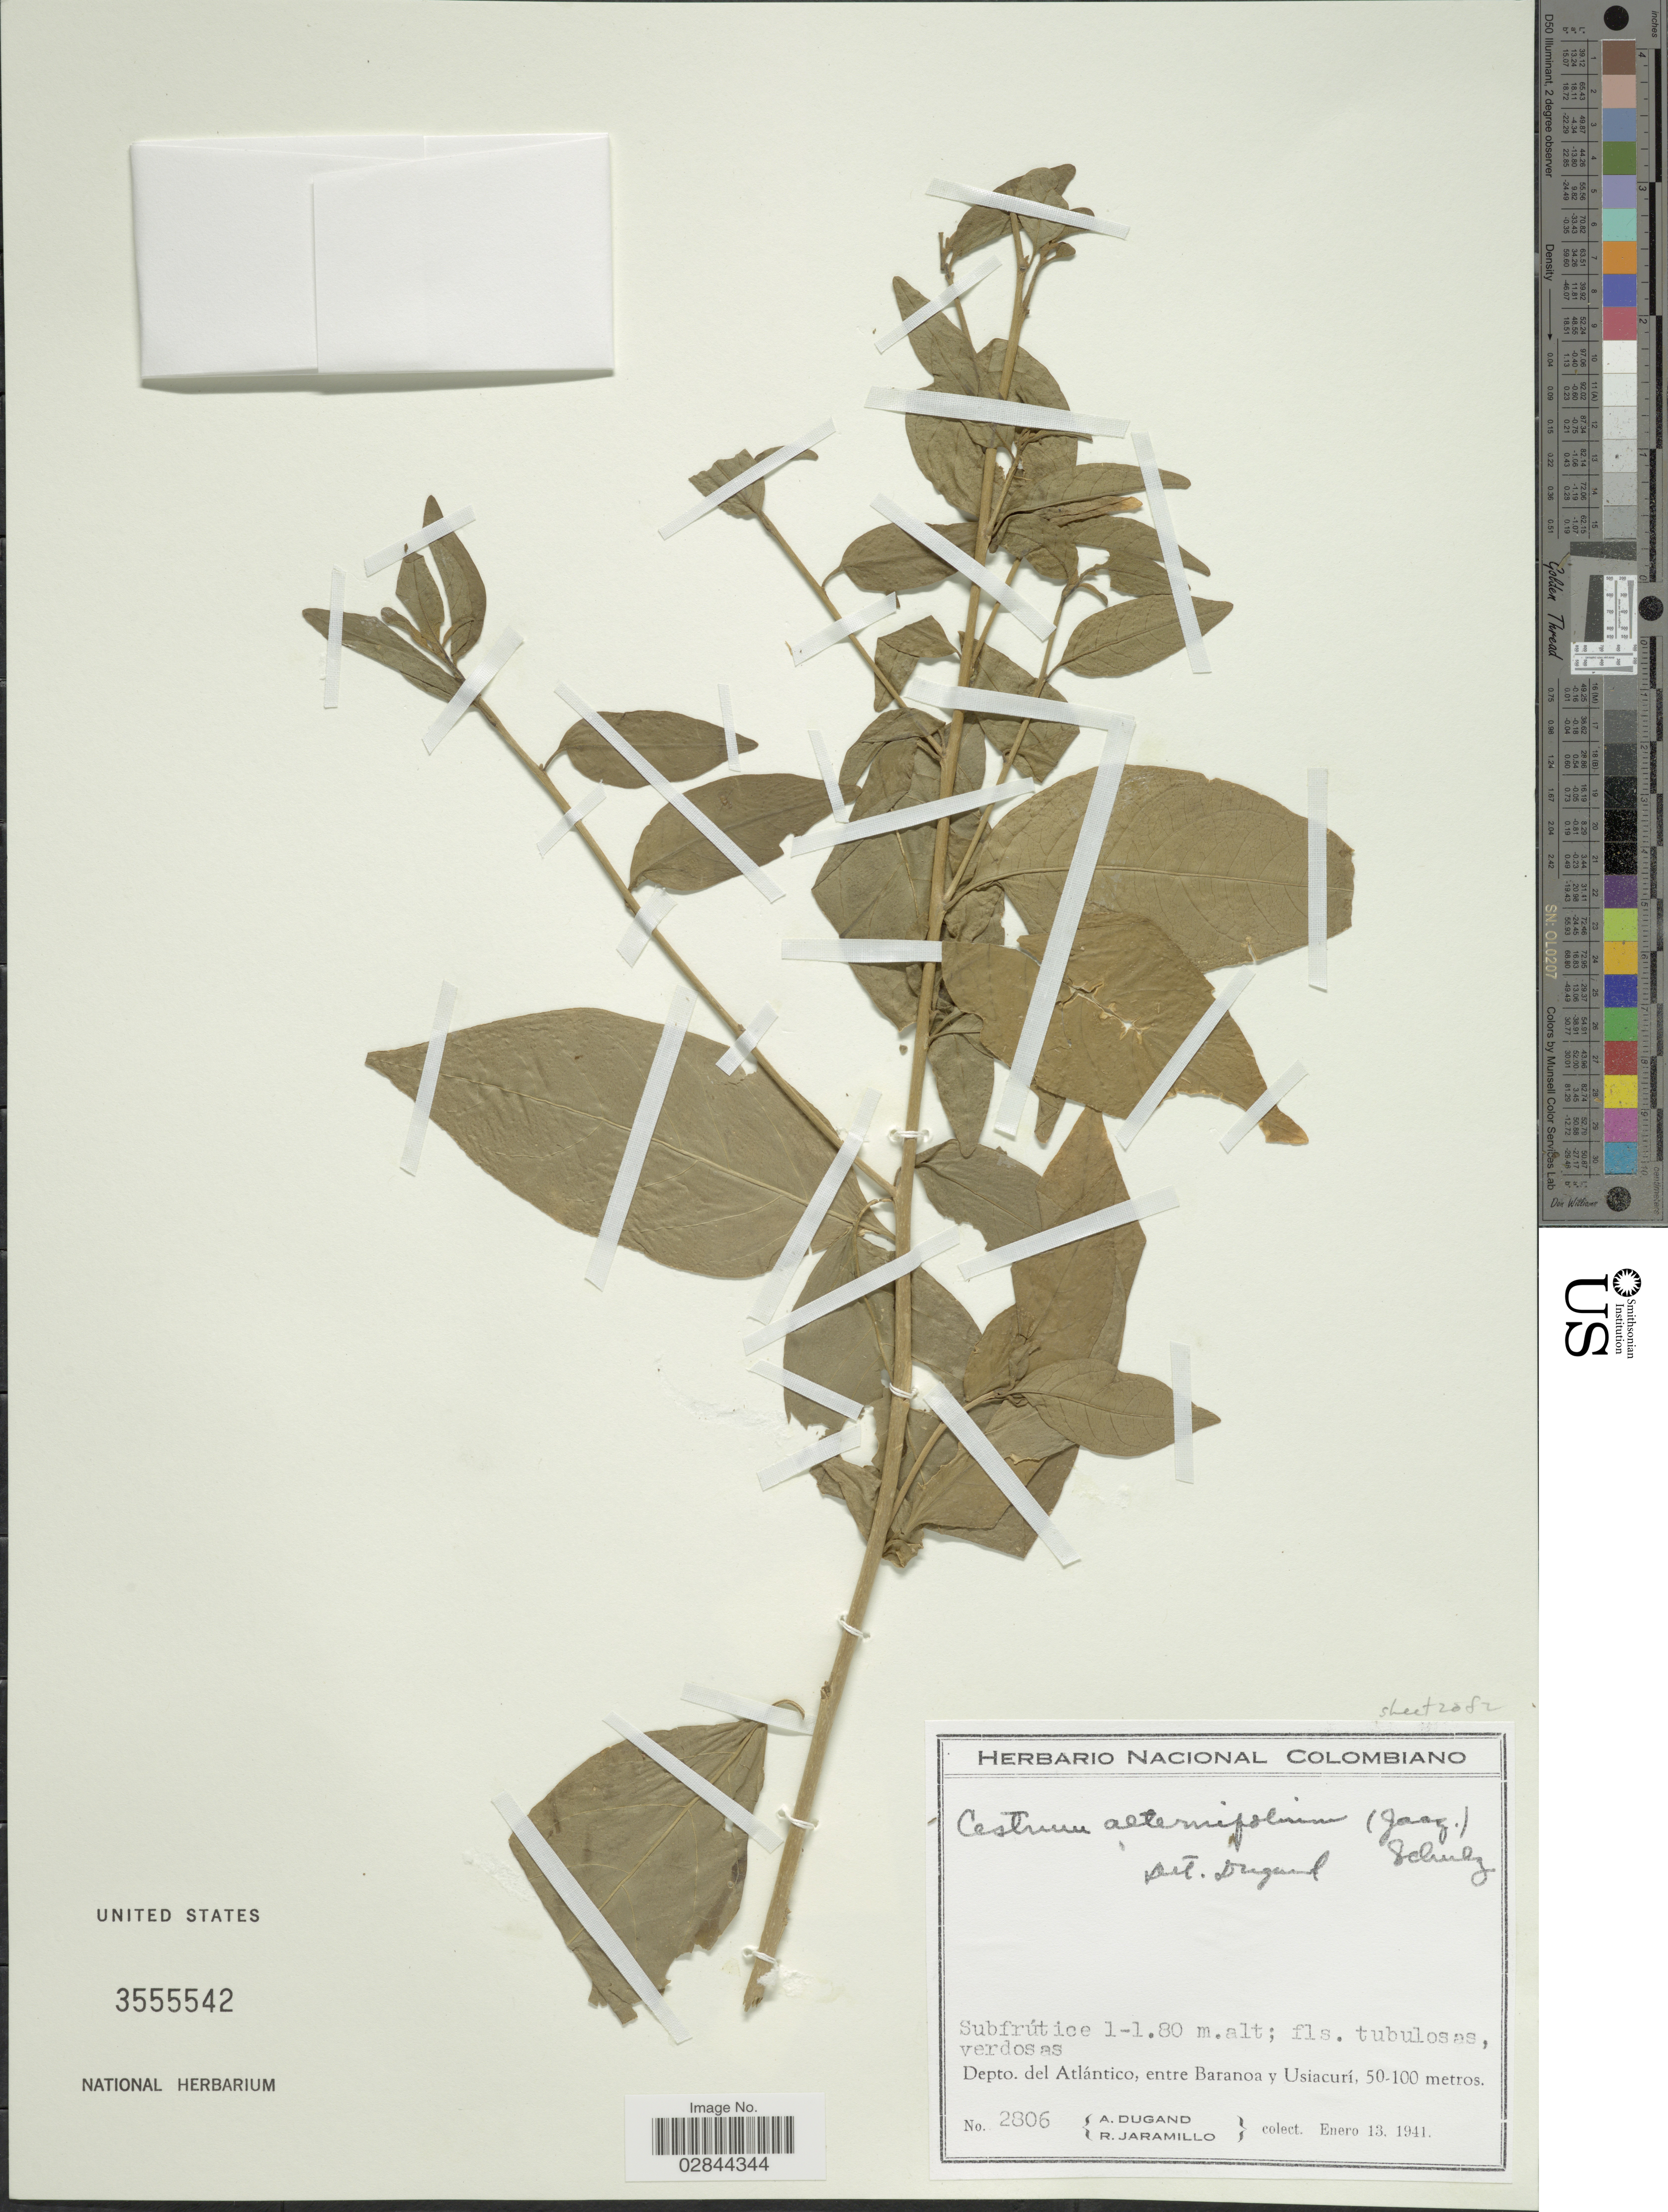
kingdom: Plantae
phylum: Tracheophyta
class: Magnoliopsida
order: Solanales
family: Solanaceae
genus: Cestrum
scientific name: Cestrum alternifolium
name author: (Jacq.) O.E. Schulz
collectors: A. Dugand & R. Jaramillo M.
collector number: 2806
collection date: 1941-01-13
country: Colombia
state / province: Atlántico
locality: Depto. del Atlántico, entre Baranoa y Usiacurí.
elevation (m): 50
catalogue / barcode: US 3555542